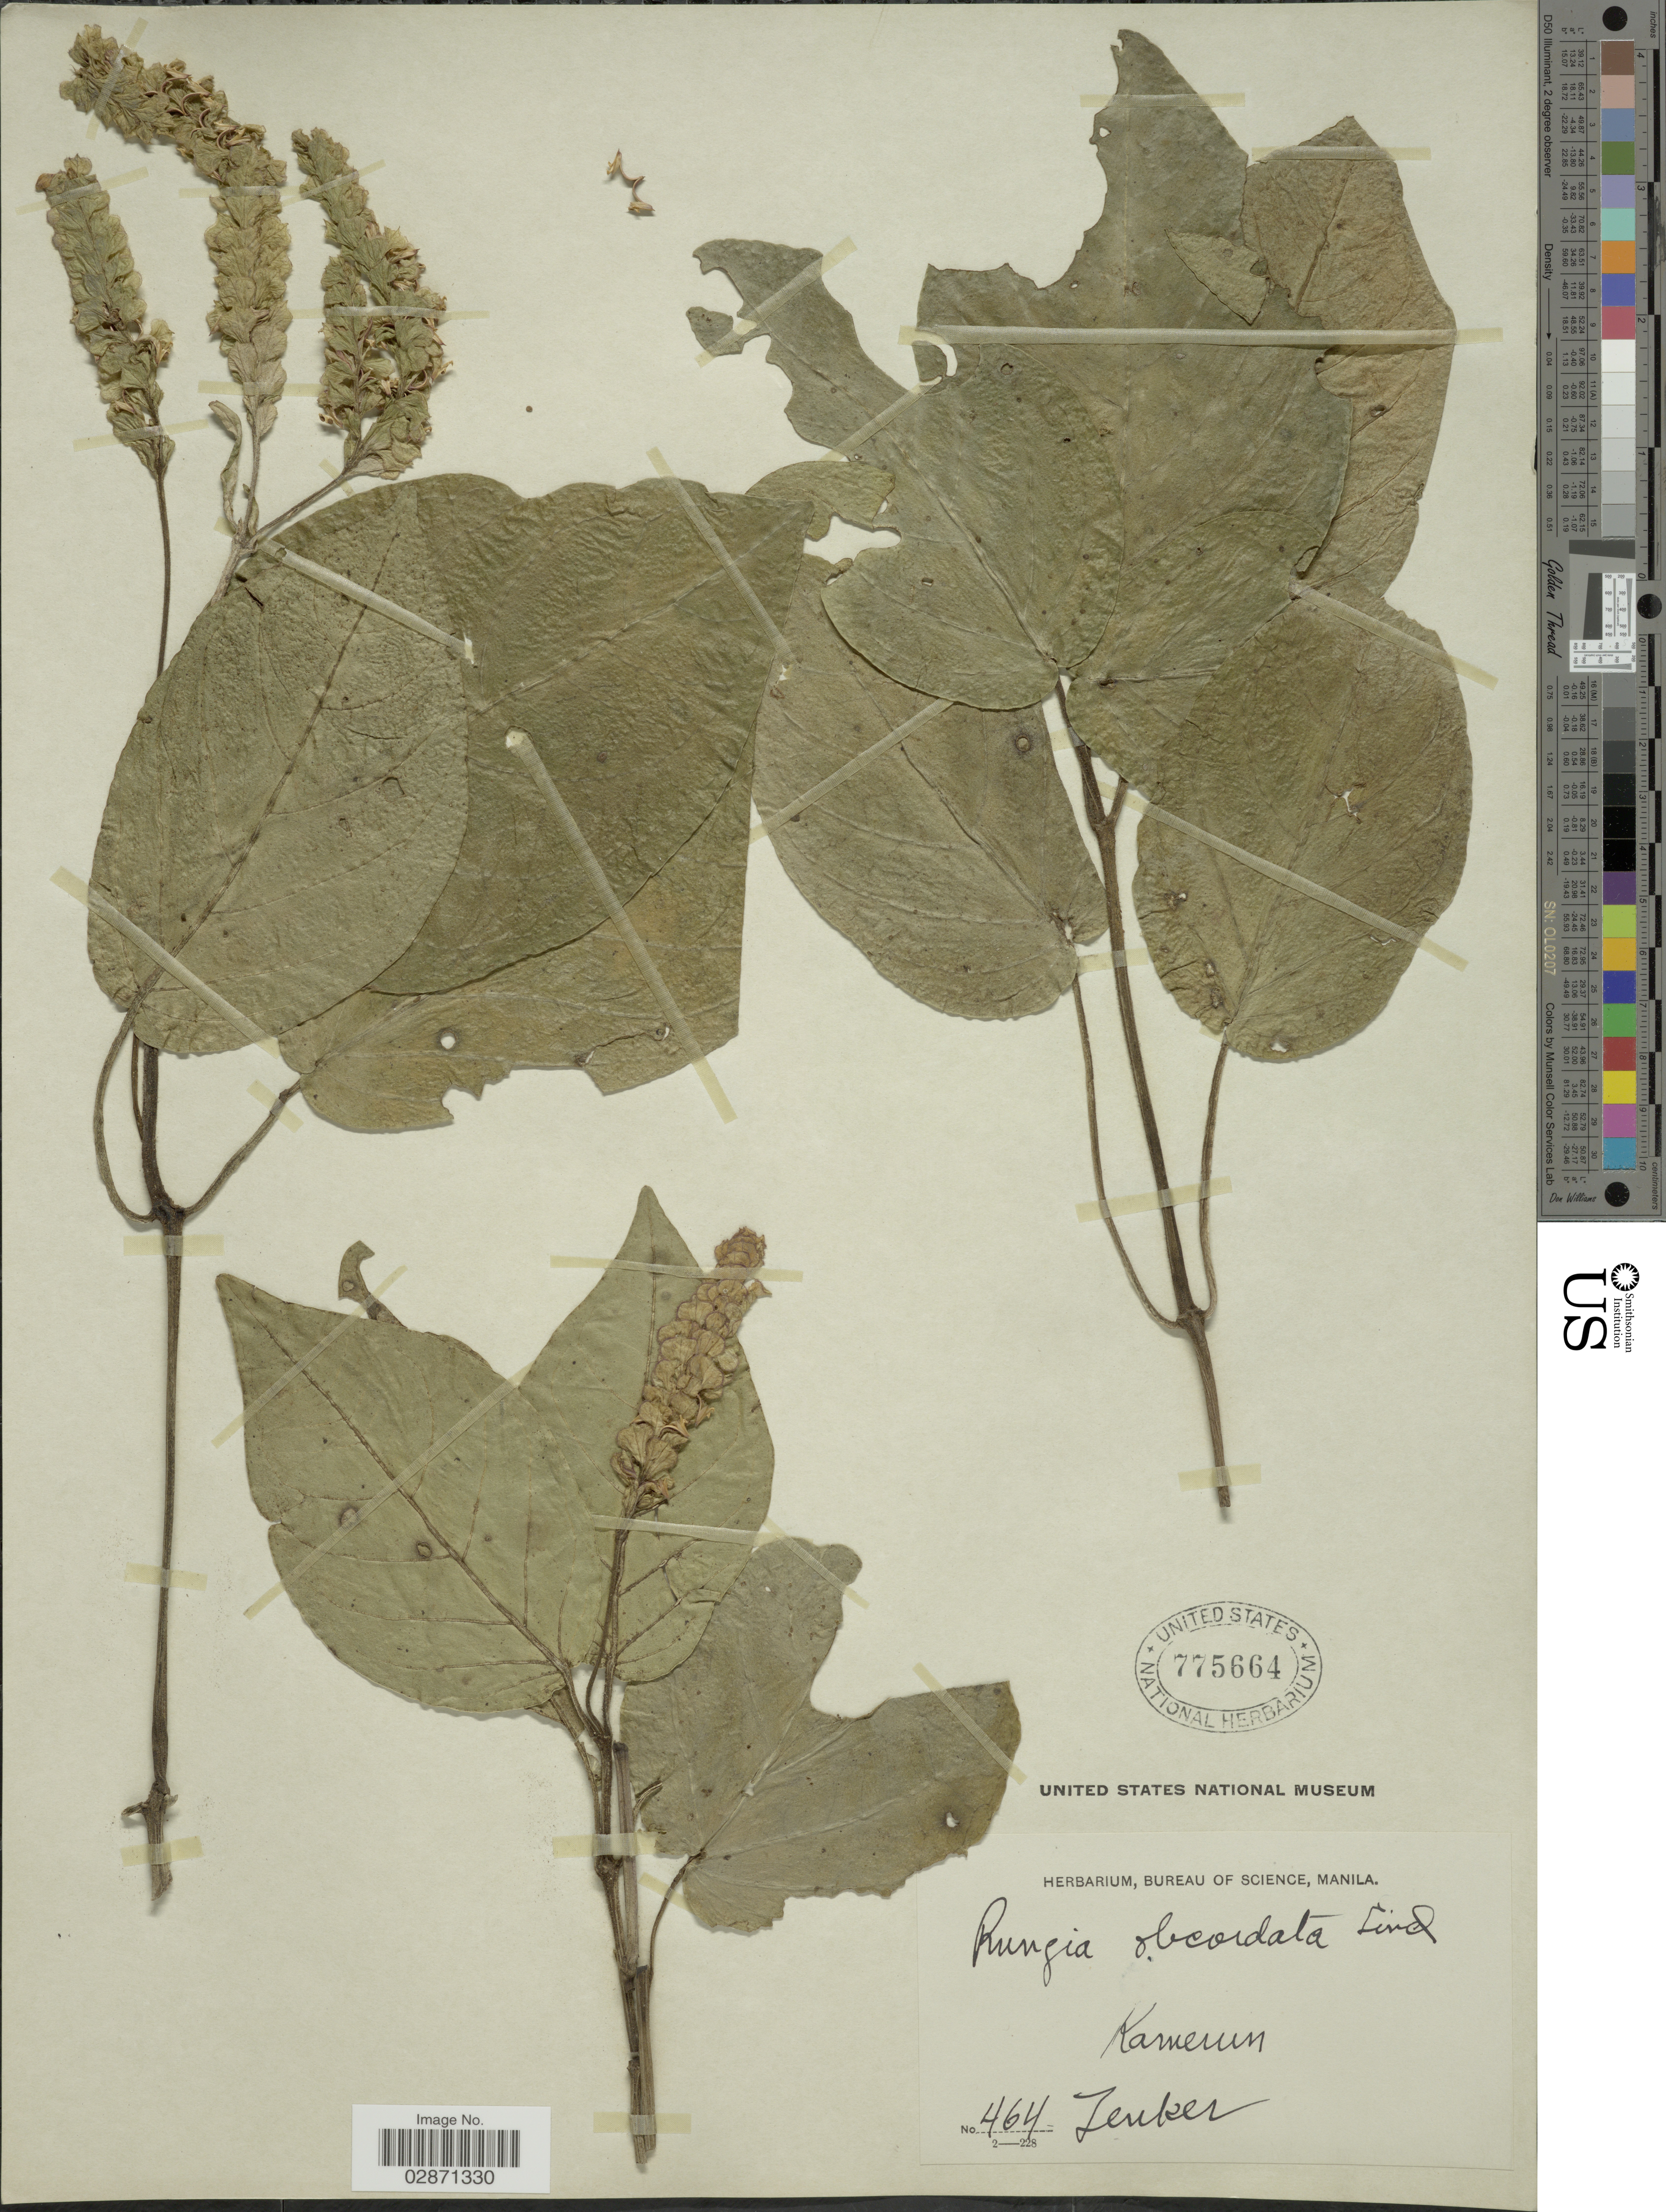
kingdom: Plantae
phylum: Tracheophyta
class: Magnoliopsida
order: Lamiales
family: Acanthaceae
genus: Rungia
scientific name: Rungia obcordata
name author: Lindau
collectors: Zenker, --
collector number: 464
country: Cameroon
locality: Kamerun.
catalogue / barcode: US 775664